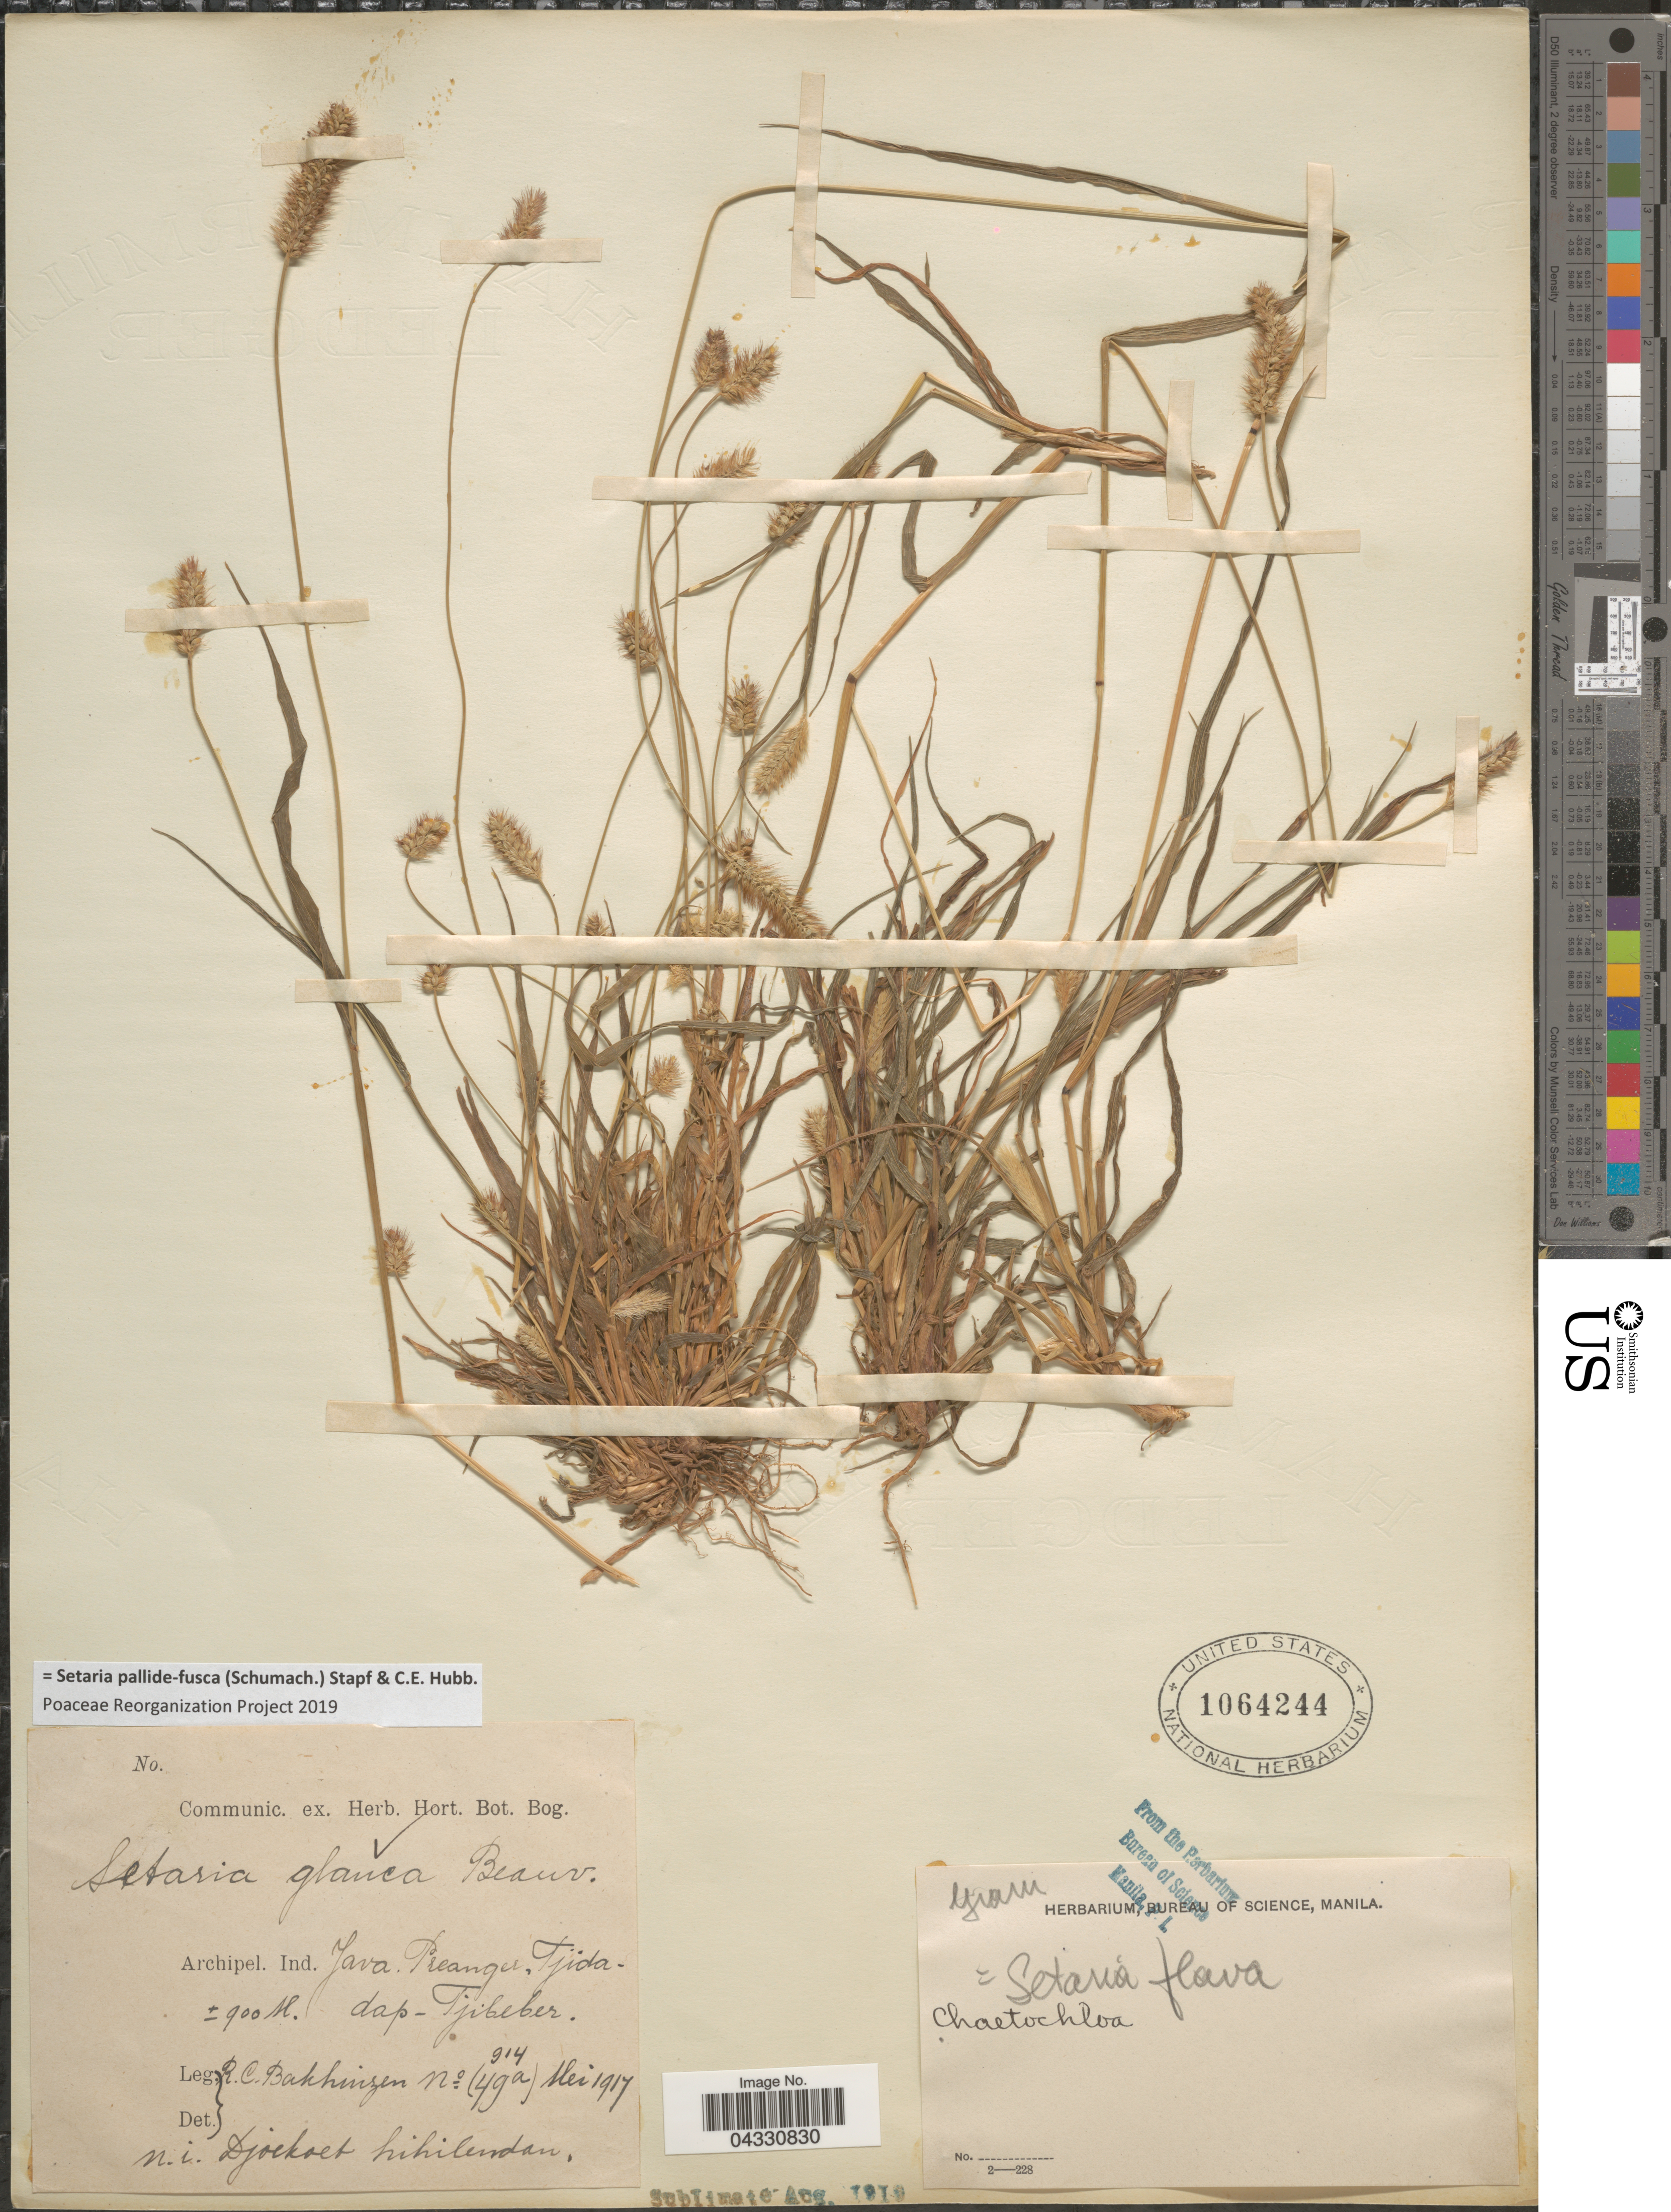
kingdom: Plantae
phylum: Tracheophyta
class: Liliopsida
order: Poales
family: Poaceae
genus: Setaria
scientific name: Setaria pallide-fusca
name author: (Schumach.) Stapf & C.E. Hubb.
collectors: R. C. Bakhuizen van den Brink Jr.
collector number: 914/49a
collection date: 1917-05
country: Indonesia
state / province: Java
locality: Archipel. Ind. Java. Preanger. Tjidadap-Tjibeber.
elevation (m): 900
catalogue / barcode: US 1064244